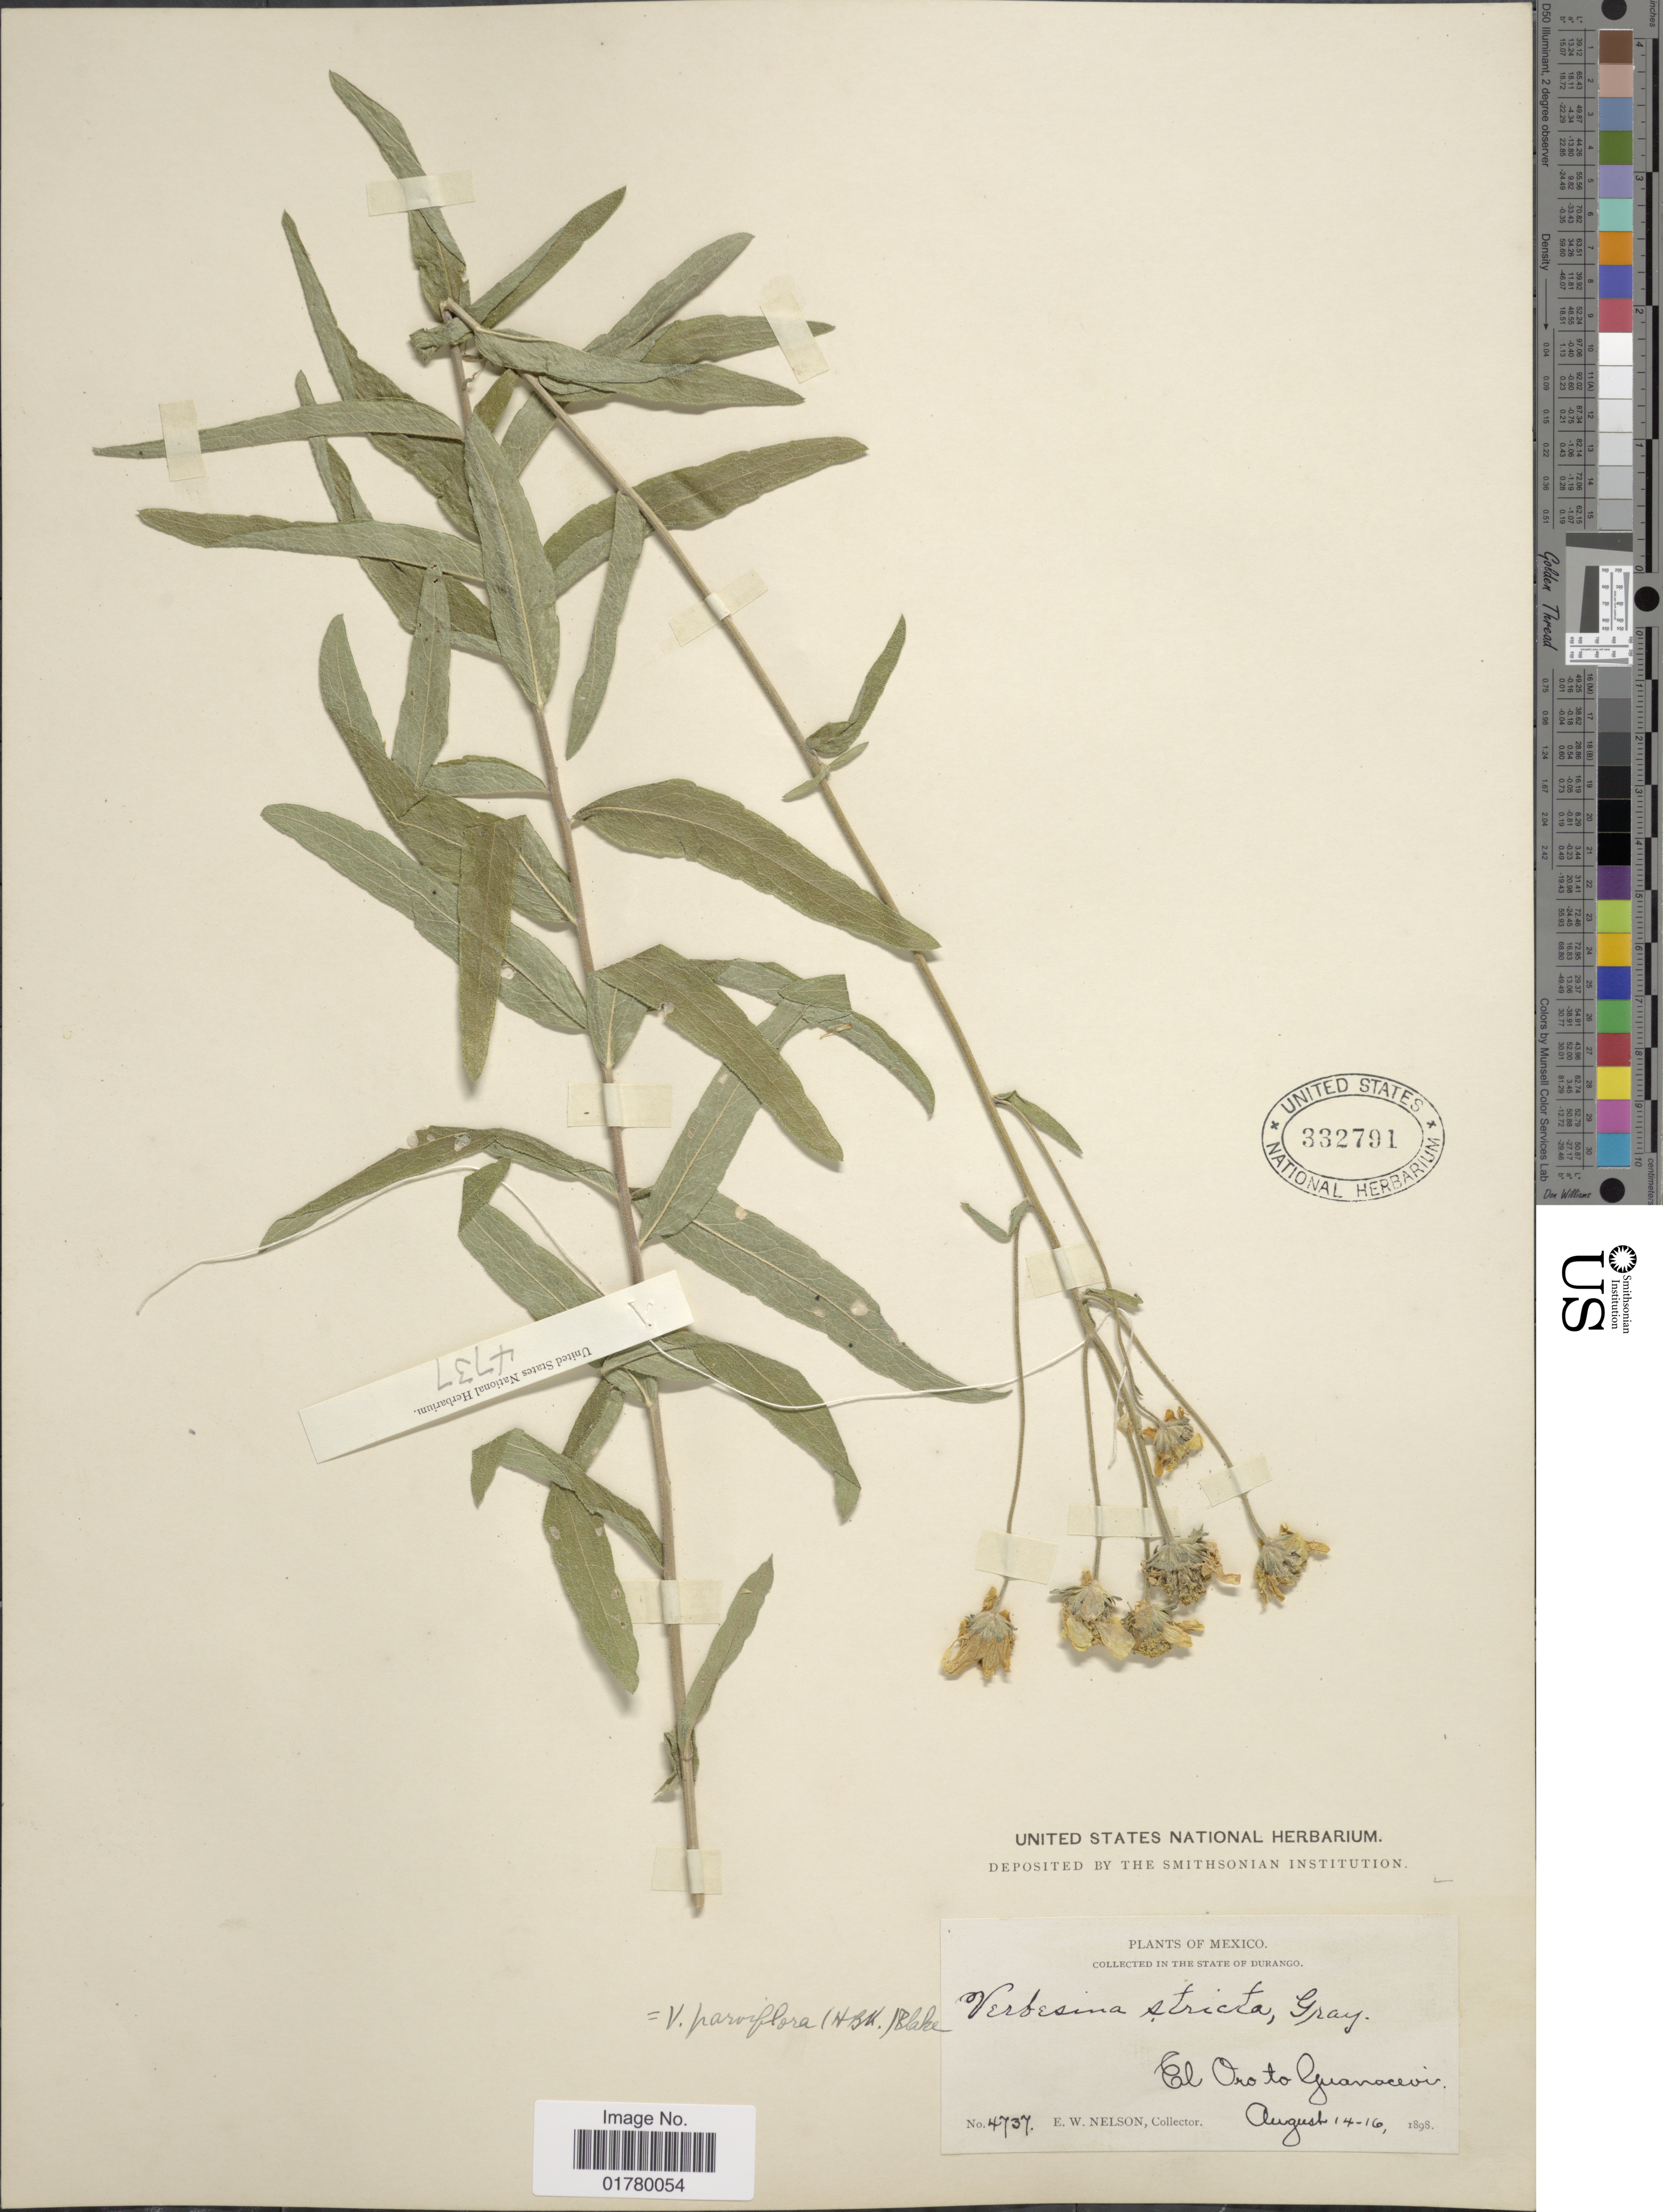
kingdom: Plantae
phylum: Tracheophyta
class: Magnoliopsida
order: Asterales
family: Asteraceae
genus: Verbesina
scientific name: Verbesina parviflora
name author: (Kunth) S.F. Blake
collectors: E. W. Nelson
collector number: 4737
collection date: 1898-08-14/1898-08-16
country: Mexico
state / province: Durango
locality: El Oro to Guanacevi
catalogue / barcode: US 332791